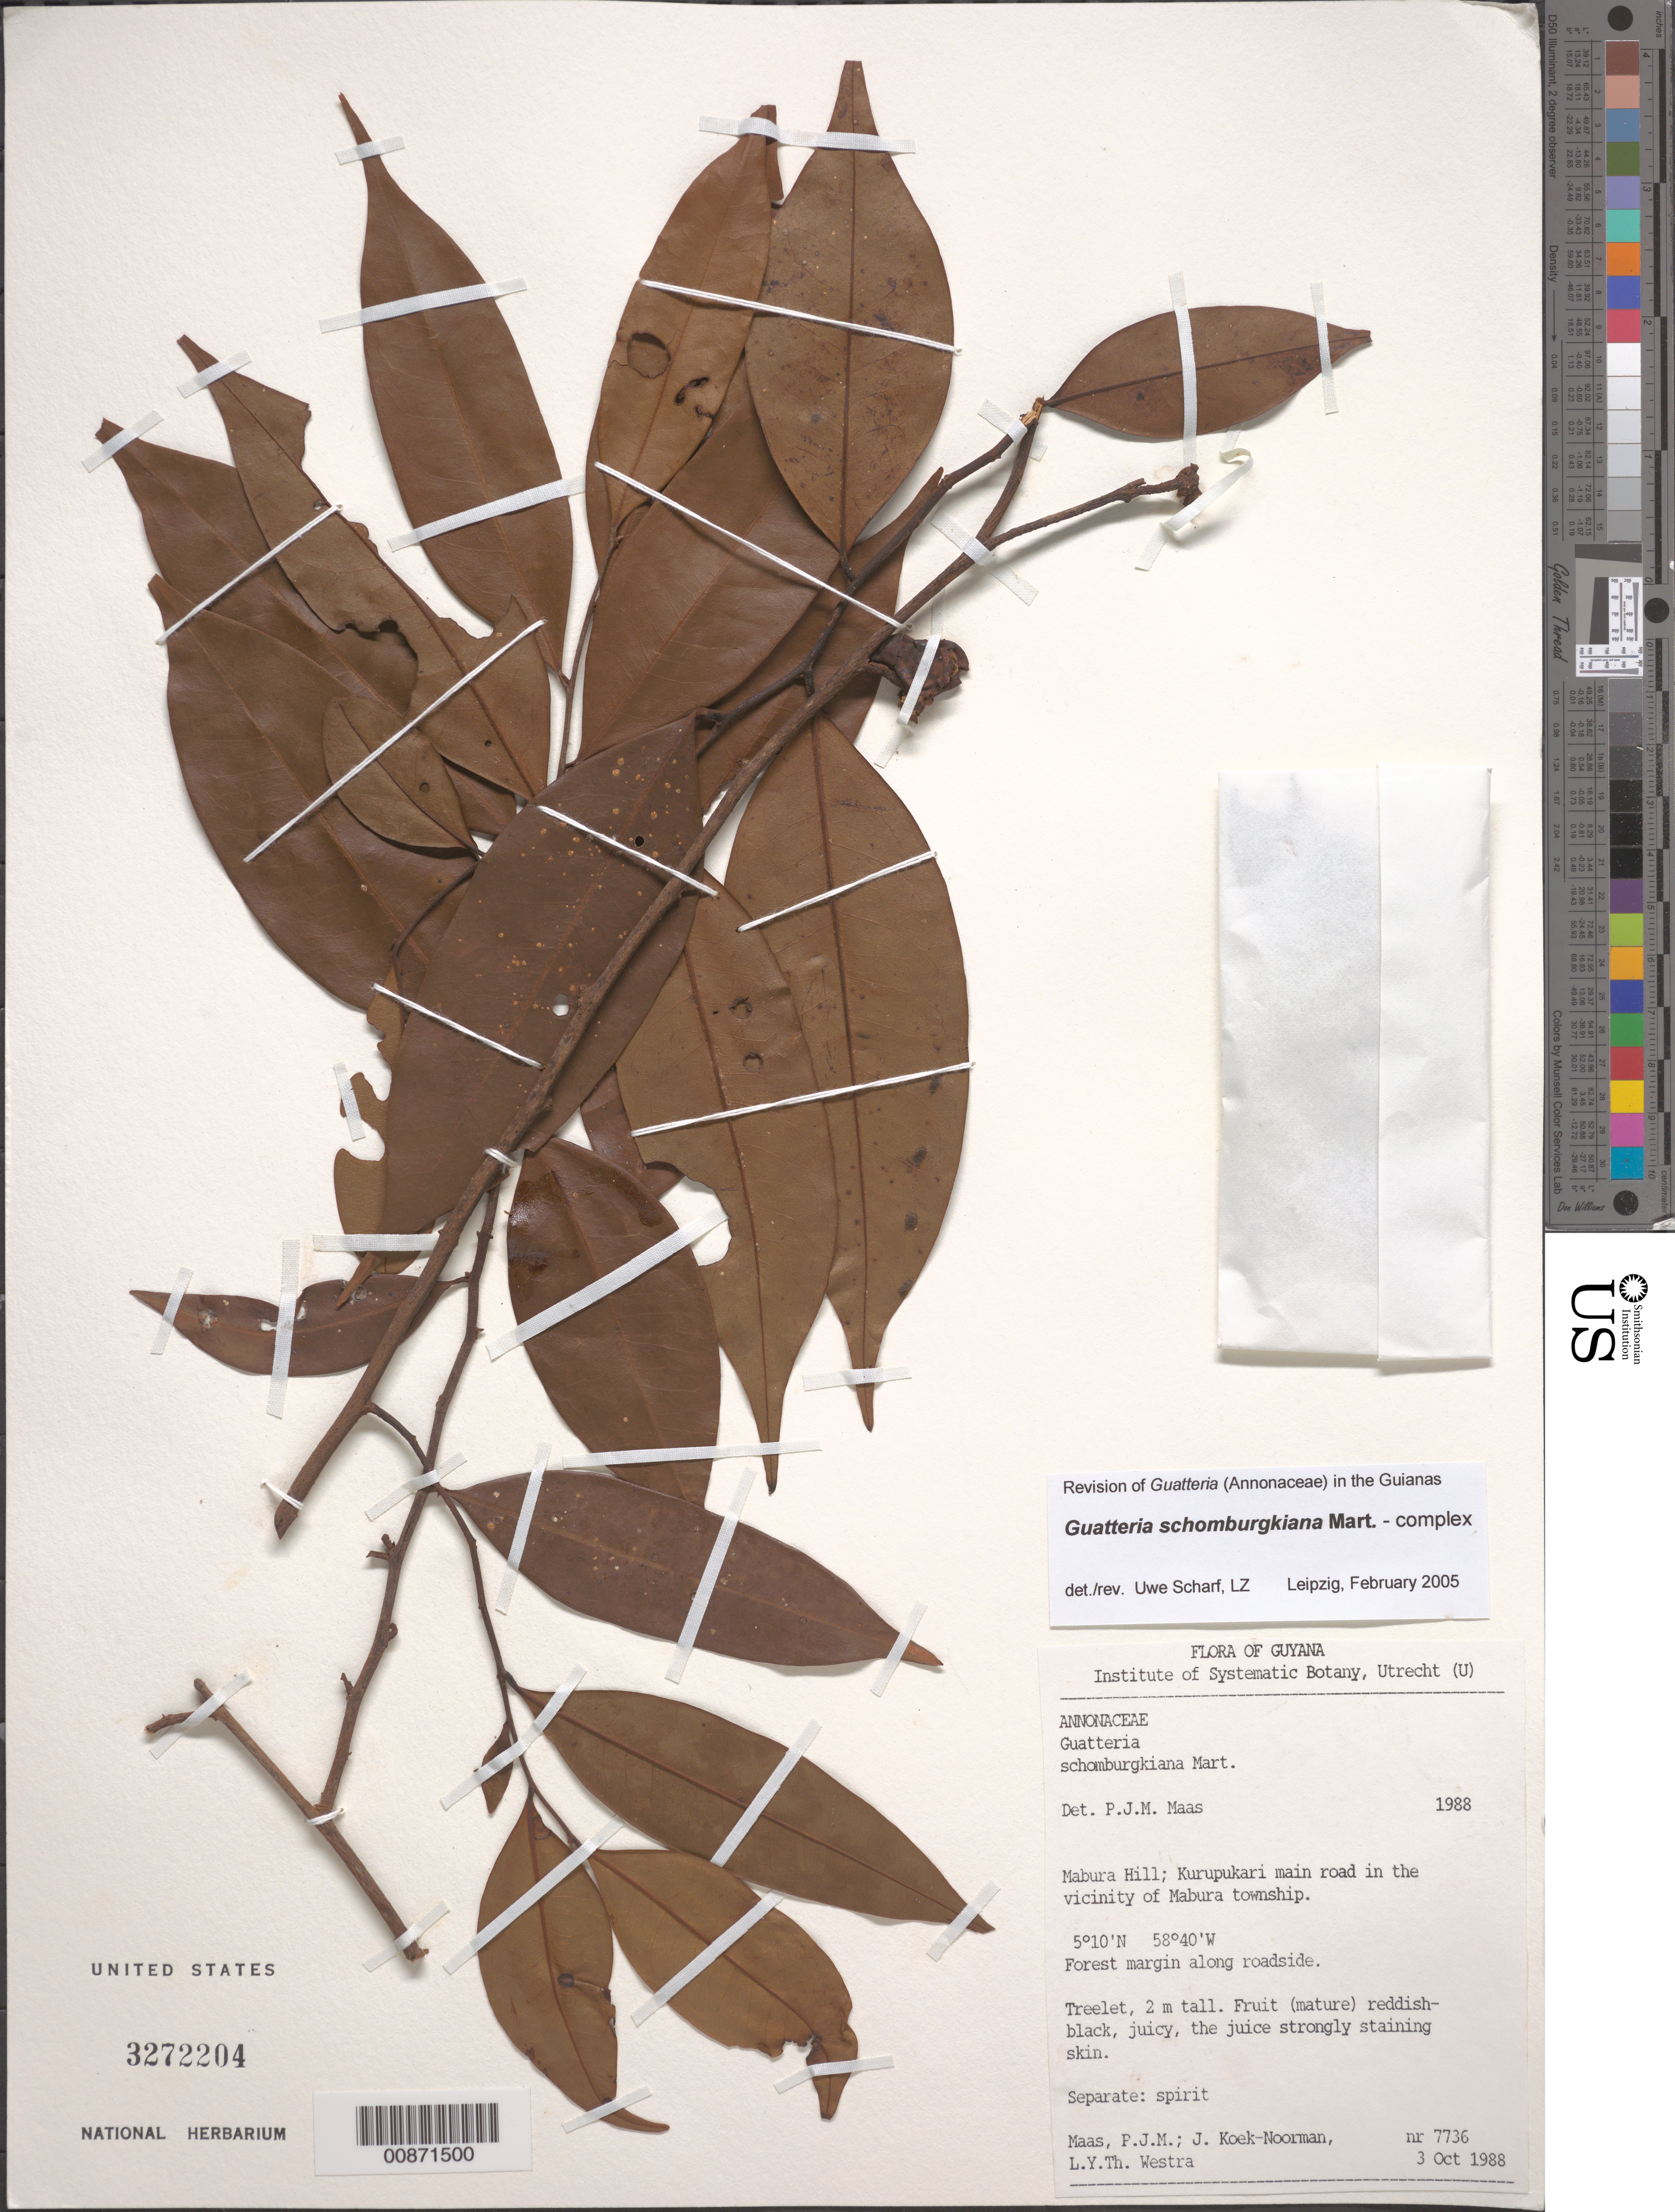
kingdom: Plantae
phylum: Tracheophyta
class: Magnoliopsida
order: Magnoliales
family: Annonaceae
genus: Guatteria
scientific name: Guatteria schomburgkiana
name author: Mart.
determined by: Scharf, U.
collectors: P. Maas, J. Koek-Noorman, H. Lall, B. Welle & L. Y. T. Westra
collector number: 7736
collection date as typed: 3-Oct-88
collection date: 1988-10-03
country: Guyana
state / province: U. Demerara-Berbice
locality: Mabura Hill, Kurupukari main road in the vicinity of Mabura township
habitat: Forest margin along roadside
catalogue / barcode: US 3272204